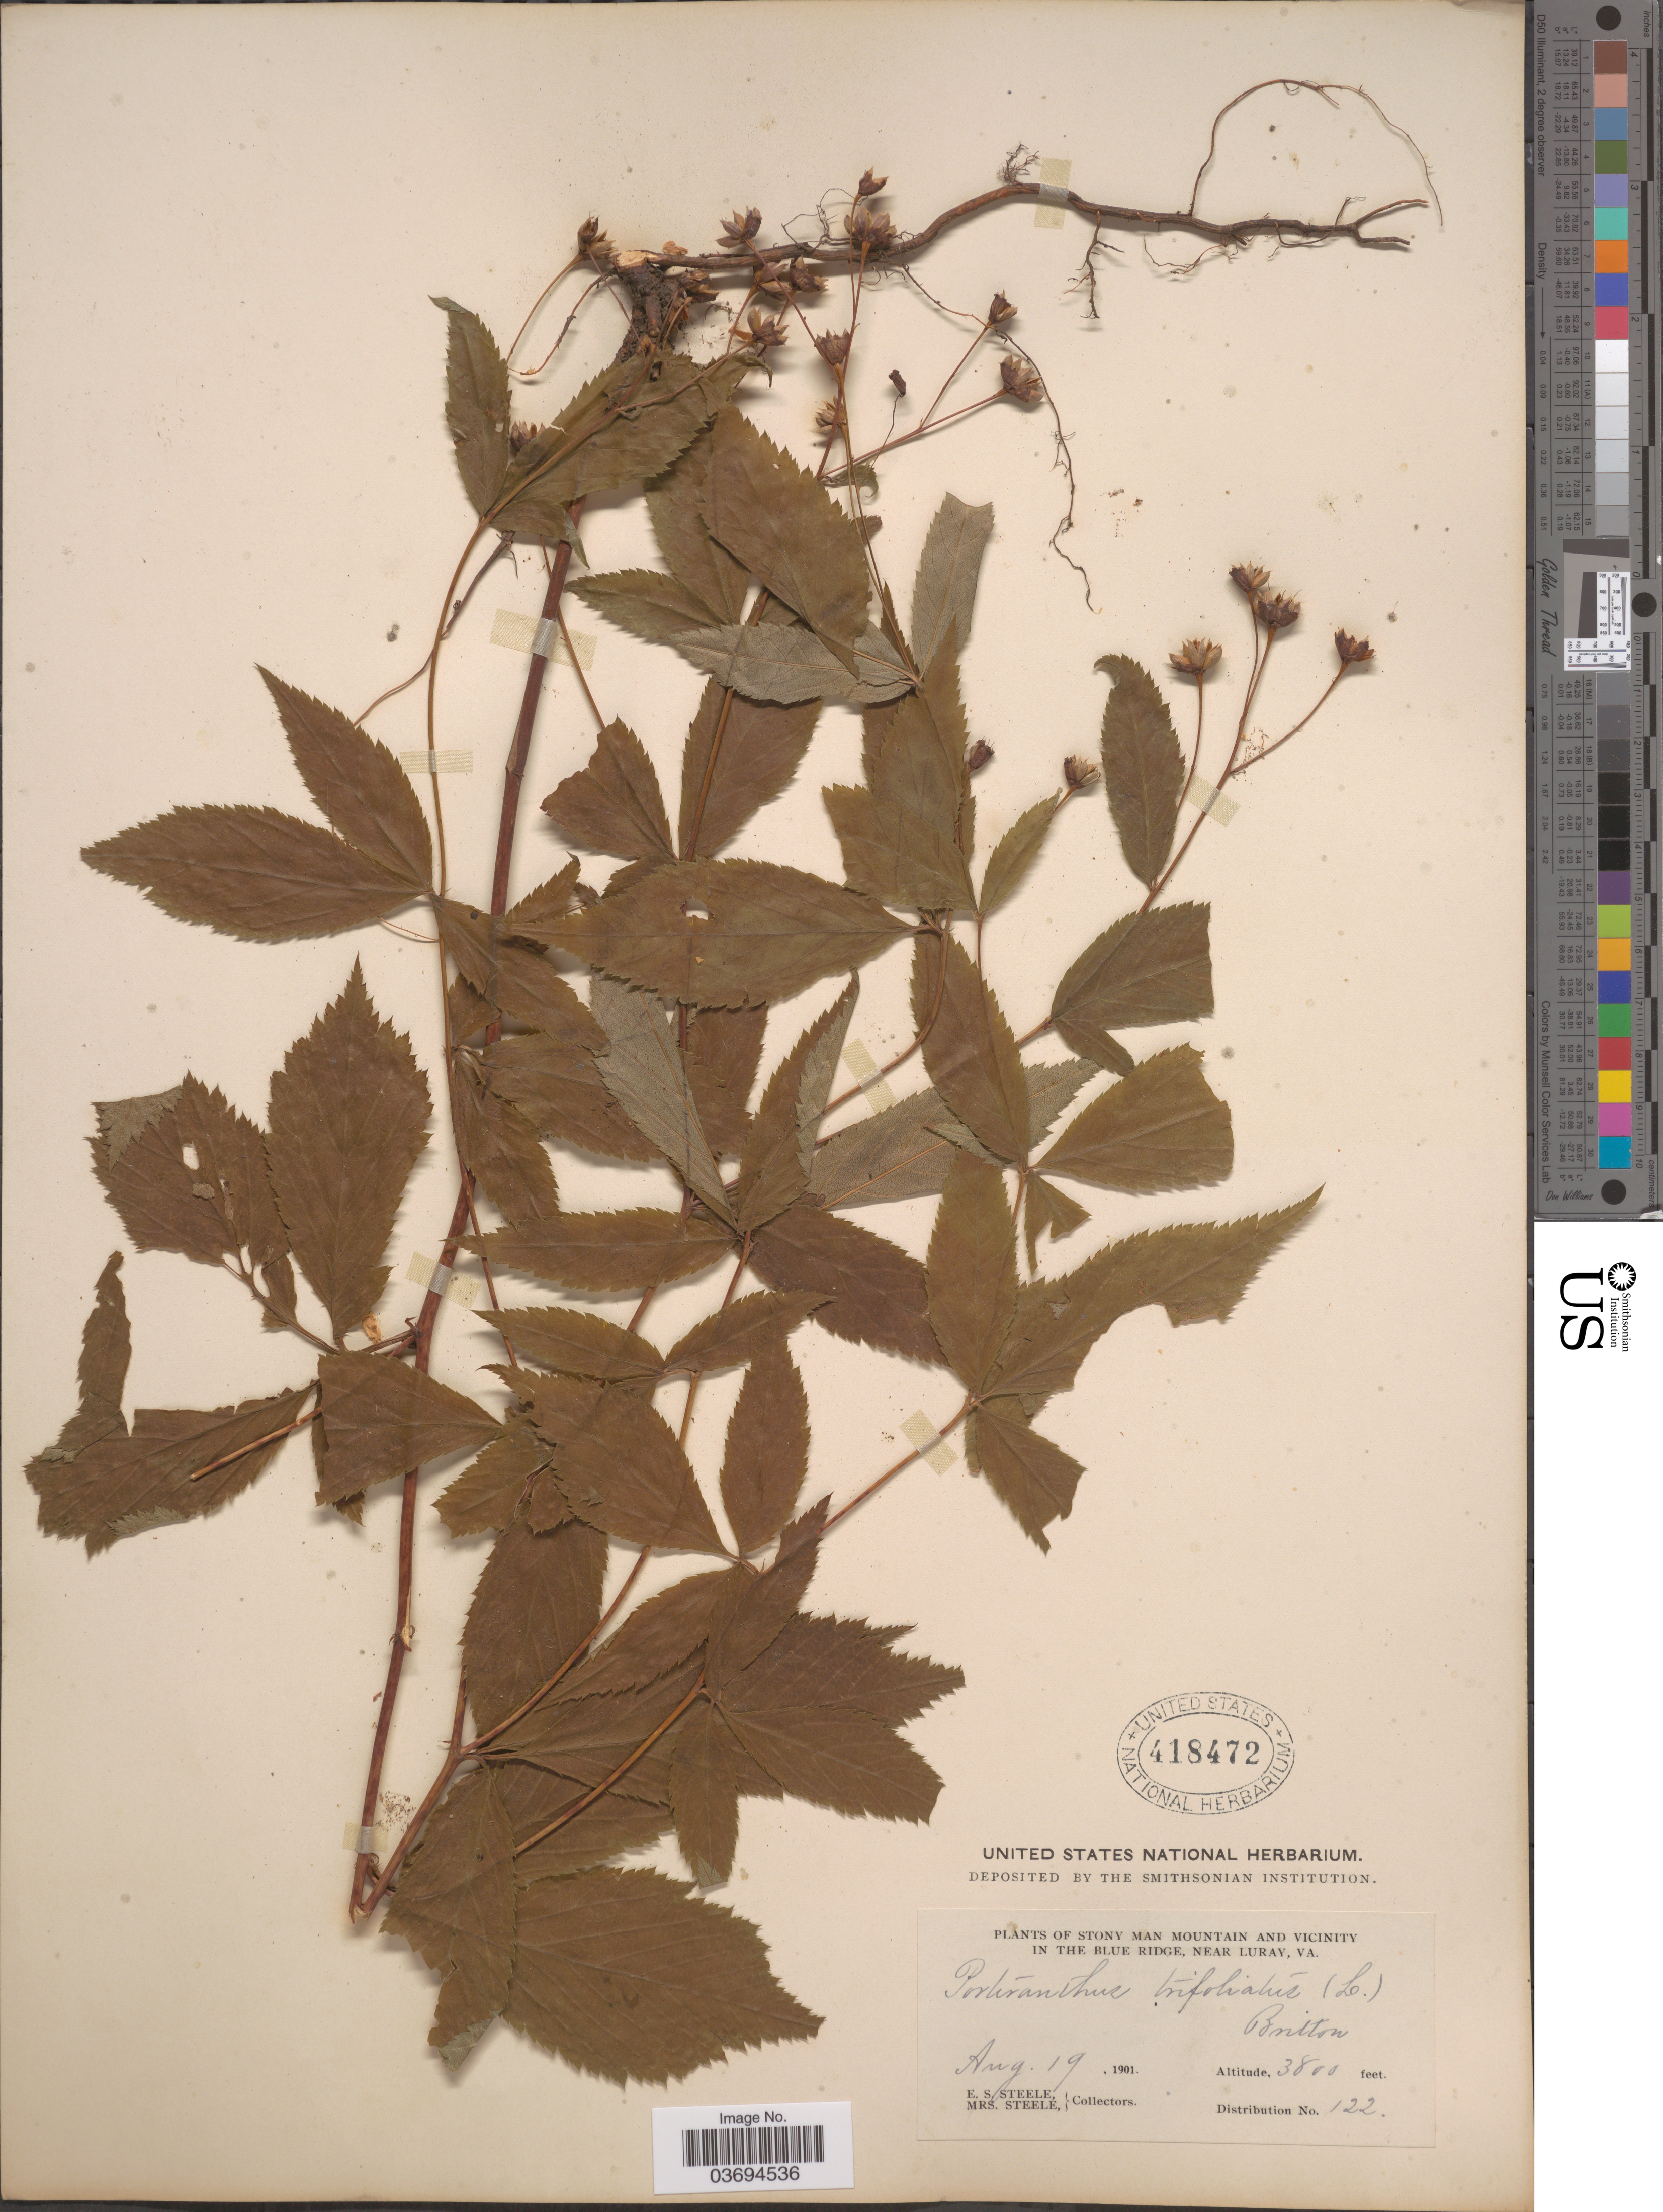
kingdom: Plantae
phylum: Tracheophyta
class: Magnoliopsida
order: Rosales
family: Rosaceae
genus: Gillenia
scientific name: Gillenia trifoliata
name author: (L.) Moench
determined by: Strong, Mark T., (BOT), Smithsonian Institution - National Museum of Natural History (UNITED STATES)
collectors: E. Steele & Mrs. E. S. Steele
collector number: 122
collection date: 1901-08-19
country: United States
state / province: Virginia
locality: Stony Man Mountain and Vicinity in the Blue Ridge, near Luray.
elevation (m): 1158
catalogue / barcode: US 418472